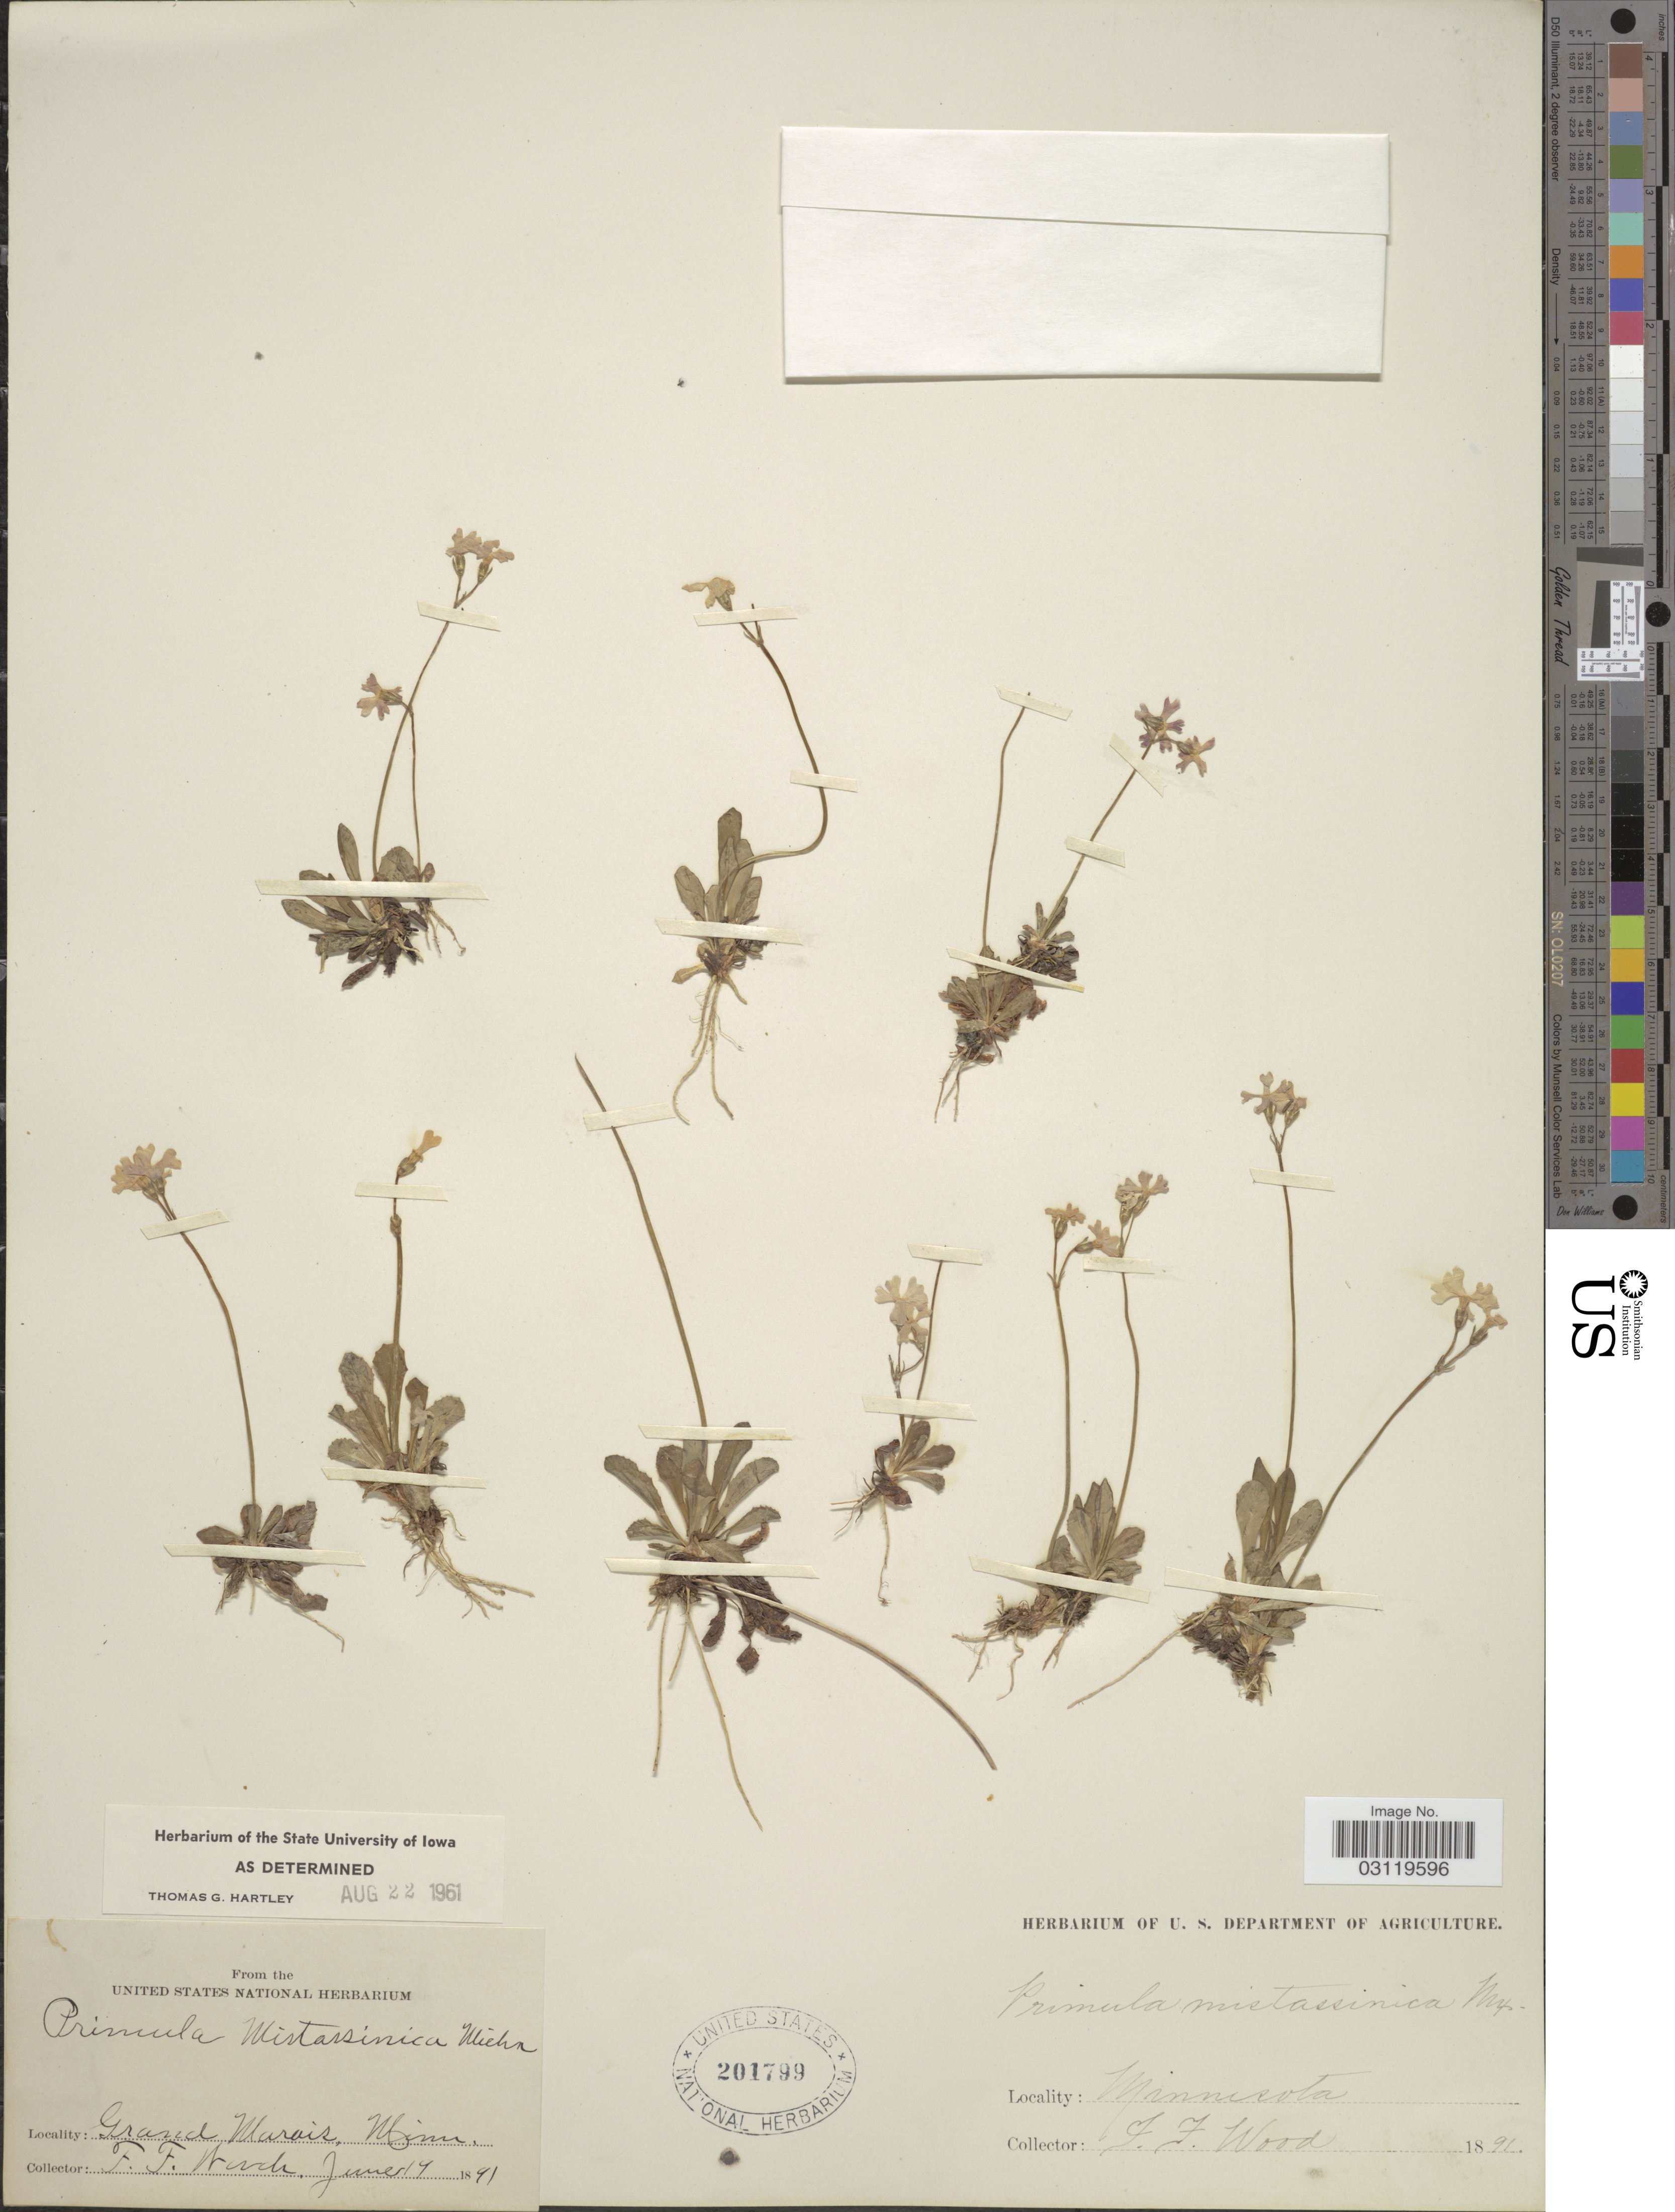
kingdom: Plantae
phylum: Tracheophyta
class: Magnoliopsida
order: Ericales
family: Primulaceae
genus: Primula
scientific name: Primula mistassinica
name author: Michx.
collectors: F. Wood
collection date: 1891-06-19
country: United States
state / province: Minnesota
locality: Grand Marais.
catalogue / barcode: US 201799